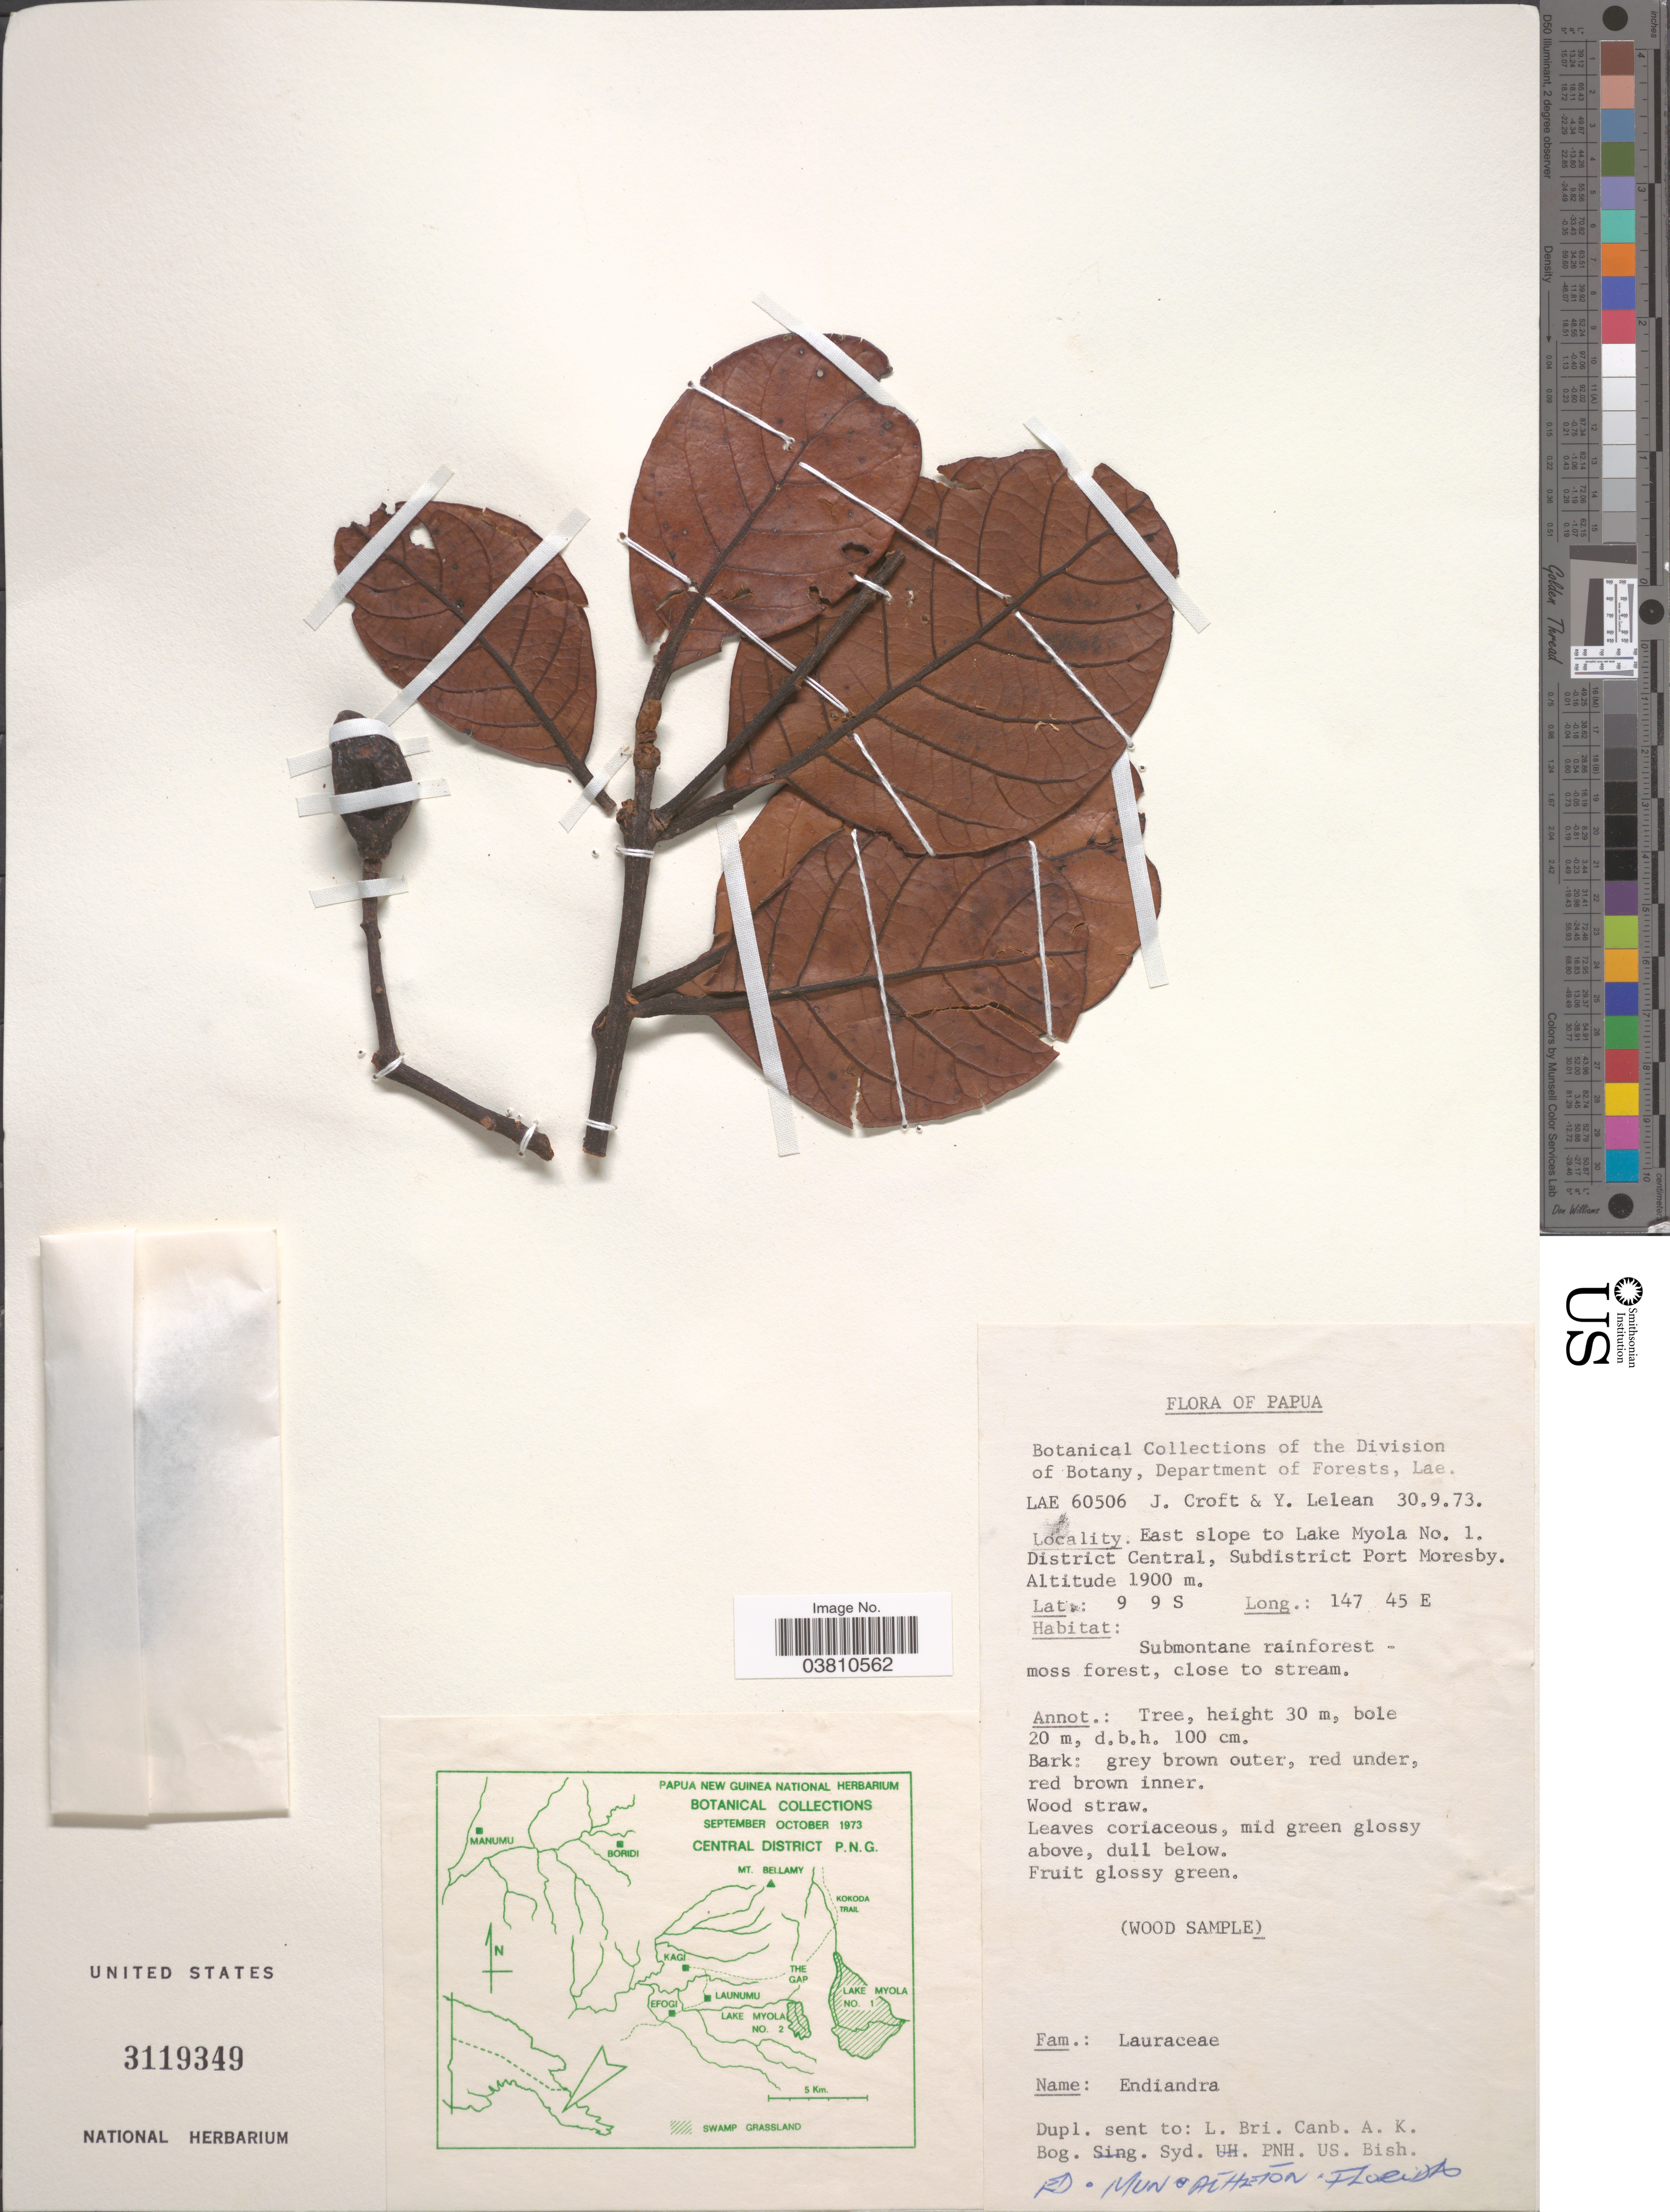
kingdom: Plantae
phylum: Tracheophyta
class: Magnoliopsida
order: Laurales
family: Lauraceae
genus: Endiandra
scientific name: Endiandra sp.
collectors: J. Croft & Y. Lelean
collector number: LAE 60506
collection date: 1973-09-30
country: Papua New Guinea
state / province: Central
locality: Papua. East slope to Lake Myola No. 1. District Central, Subdistrict Port Moresby.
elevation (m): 1900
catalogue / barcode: US 3119349